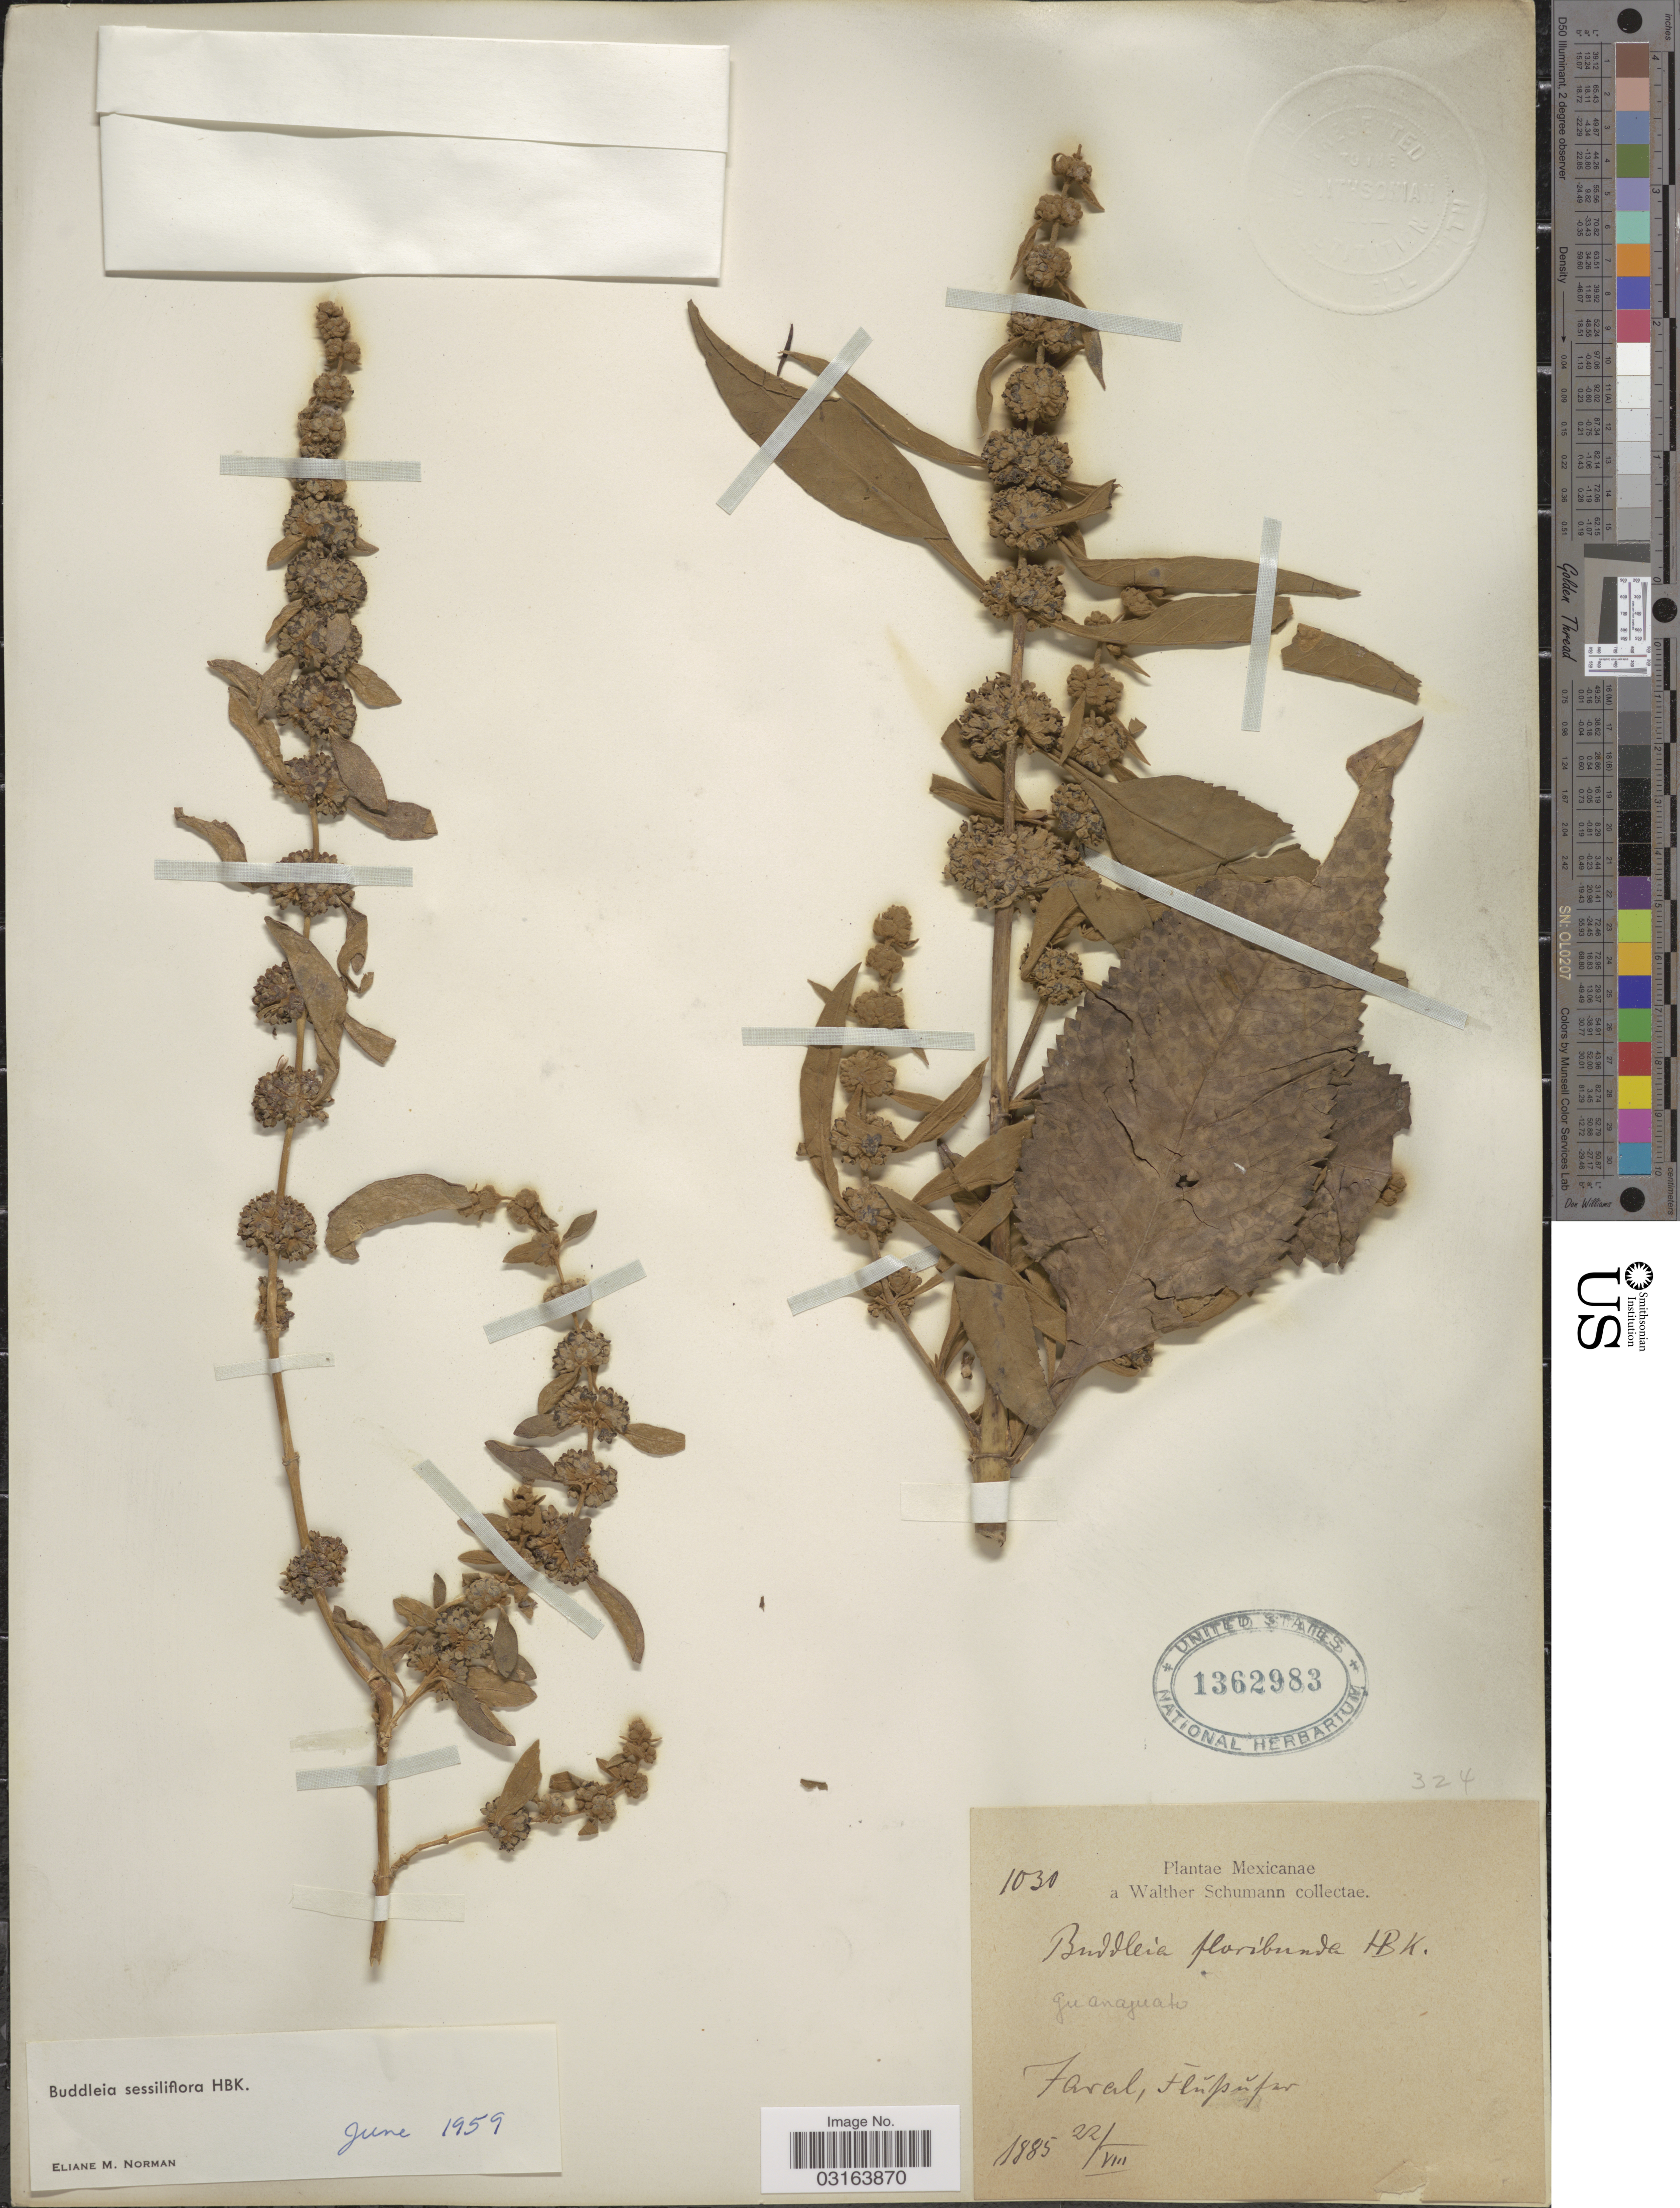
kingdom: Plantae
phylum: Tracheophyta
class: Magnoliopsida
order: Lamiales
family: Scrophulariaceae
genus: Buddleja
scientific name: Buddleja sessiliflora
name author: Kunth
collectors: W. Schumann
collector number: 1030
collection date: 1885-08-22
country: Mexico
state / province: Guanajuato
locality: Taral, Flussufer.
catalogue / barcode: US 1362983